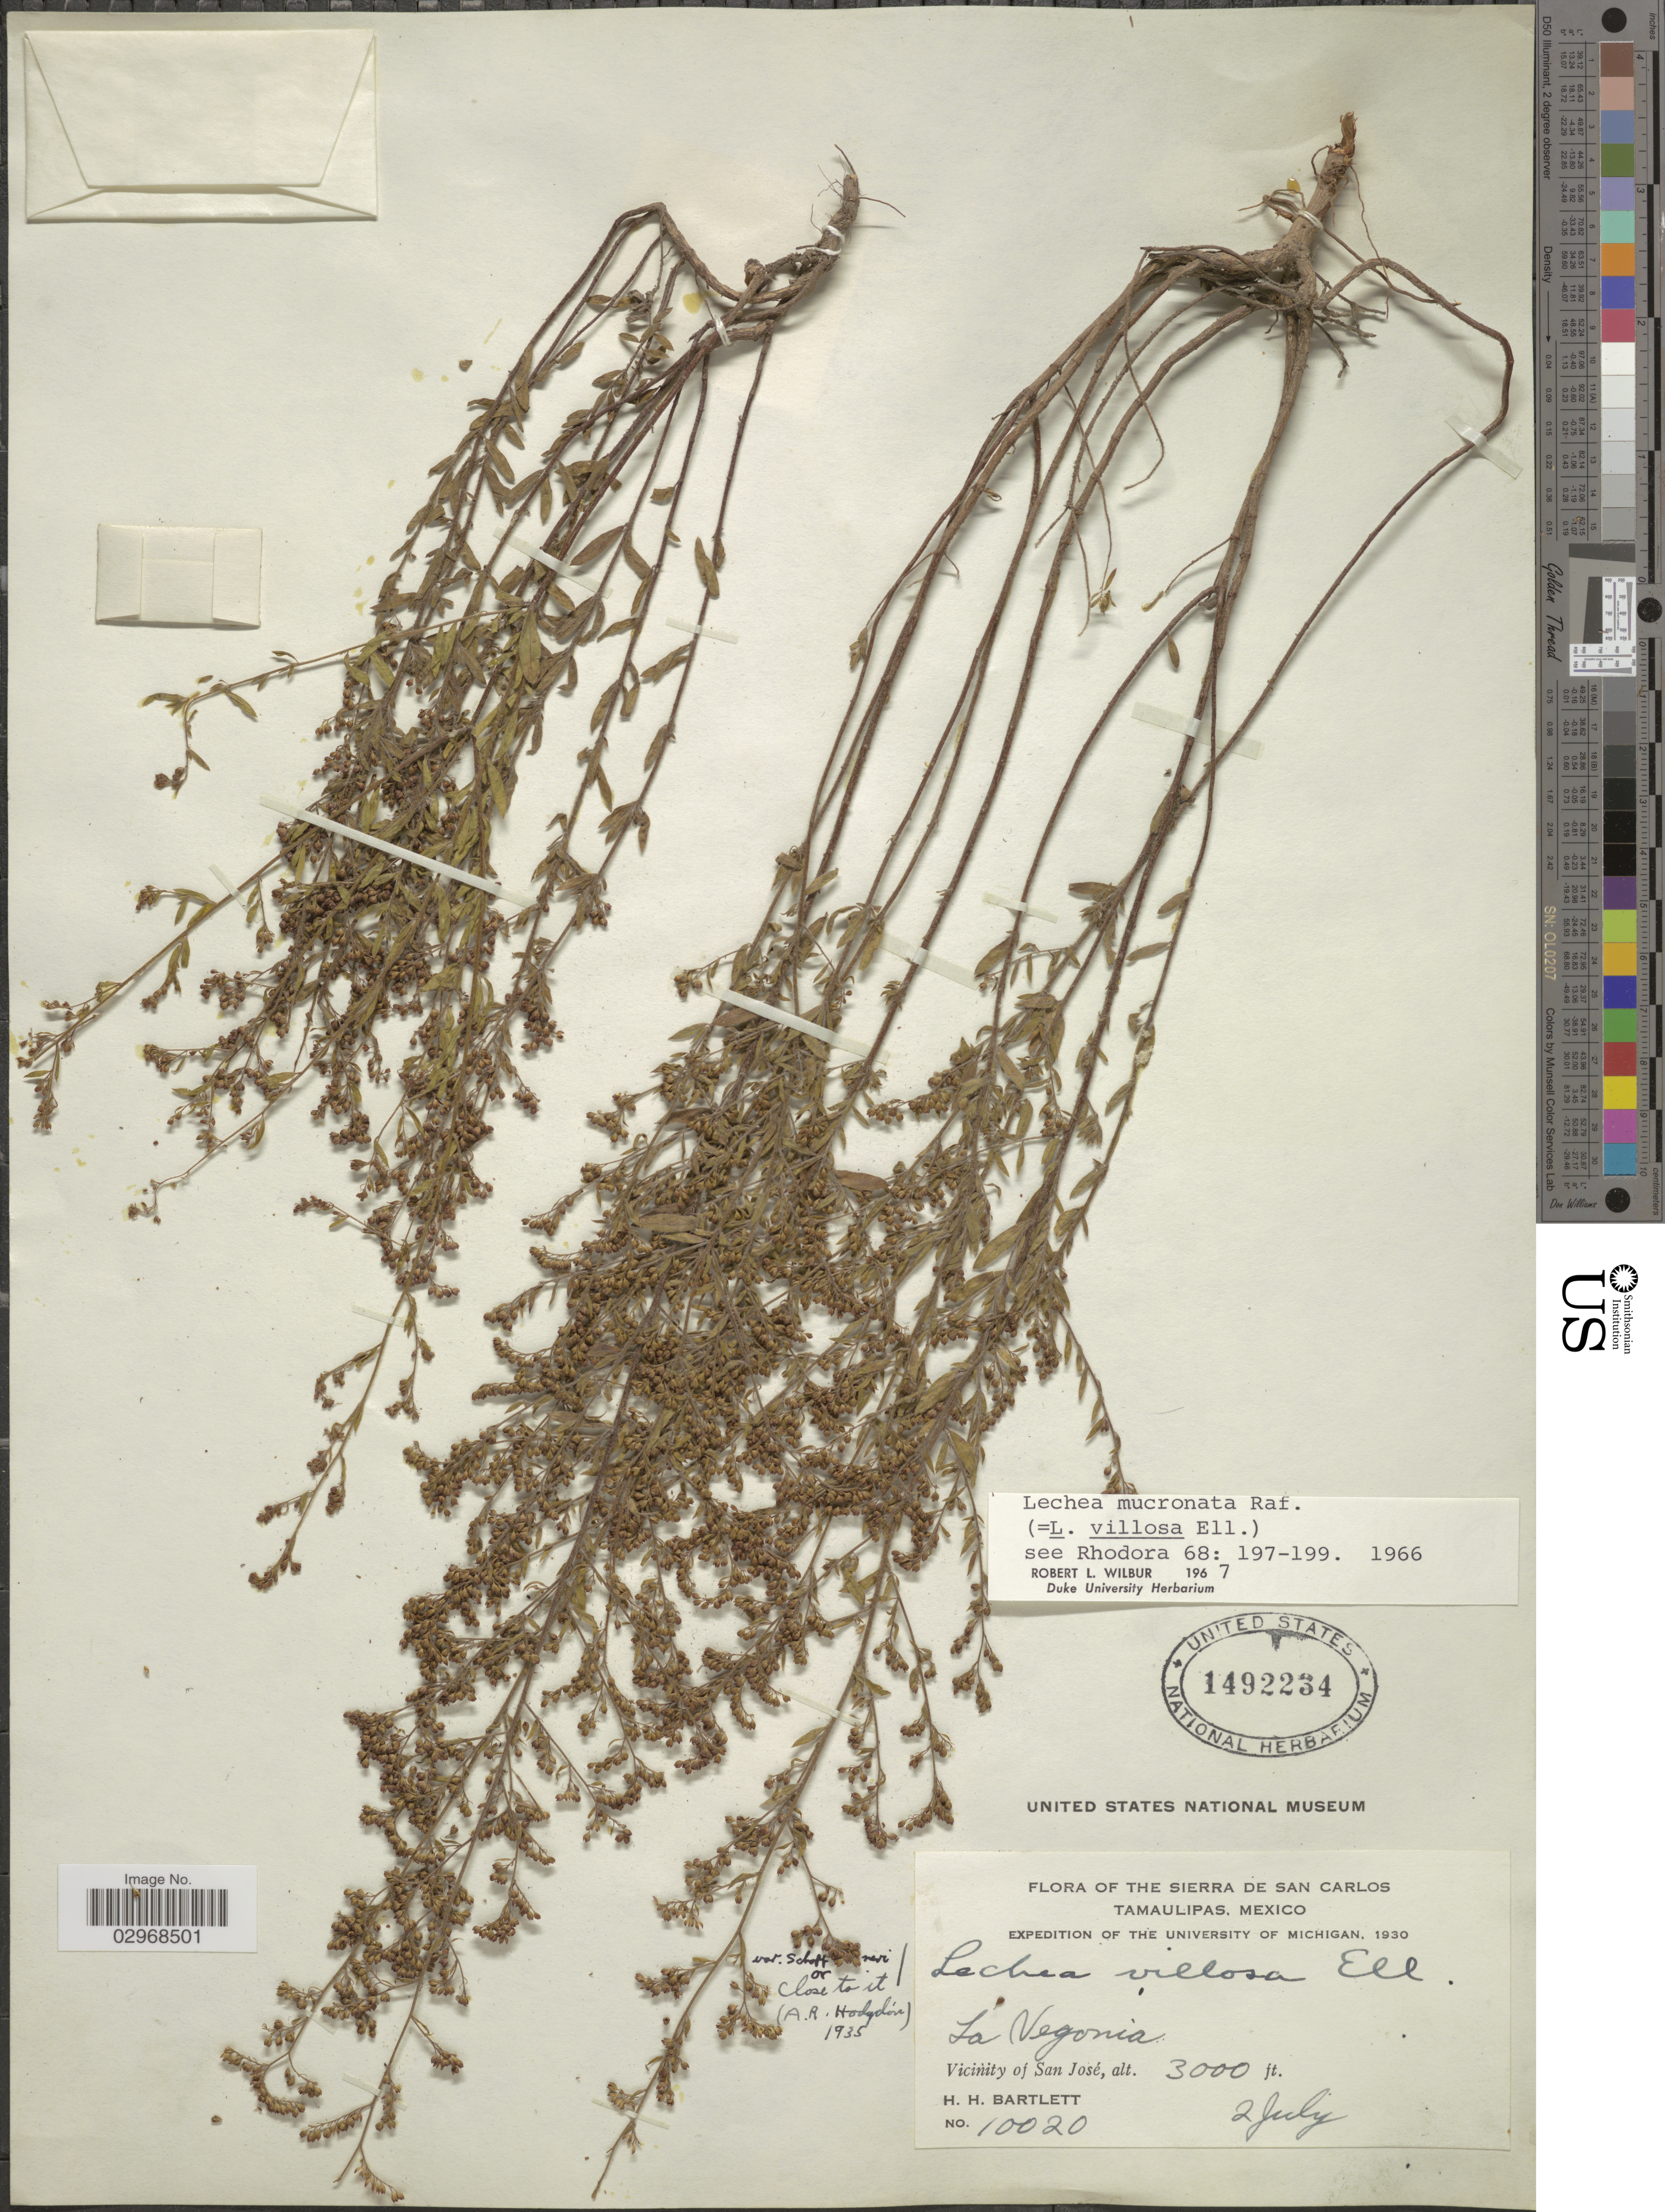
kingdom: Plantae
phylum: Tracheophyta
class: Magnoliopsida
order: Malvales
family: Cistaceae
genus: Lechea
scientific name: Lechea mucronata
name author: Raf.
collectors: H. H. Bartlett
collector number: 10020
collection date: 1930-07-02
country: Mexico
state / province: Tamaulipas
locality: The Sierra de San Carlos, La Vegonia, Vicinity of San José.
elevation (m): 914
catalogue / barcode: US 1492234